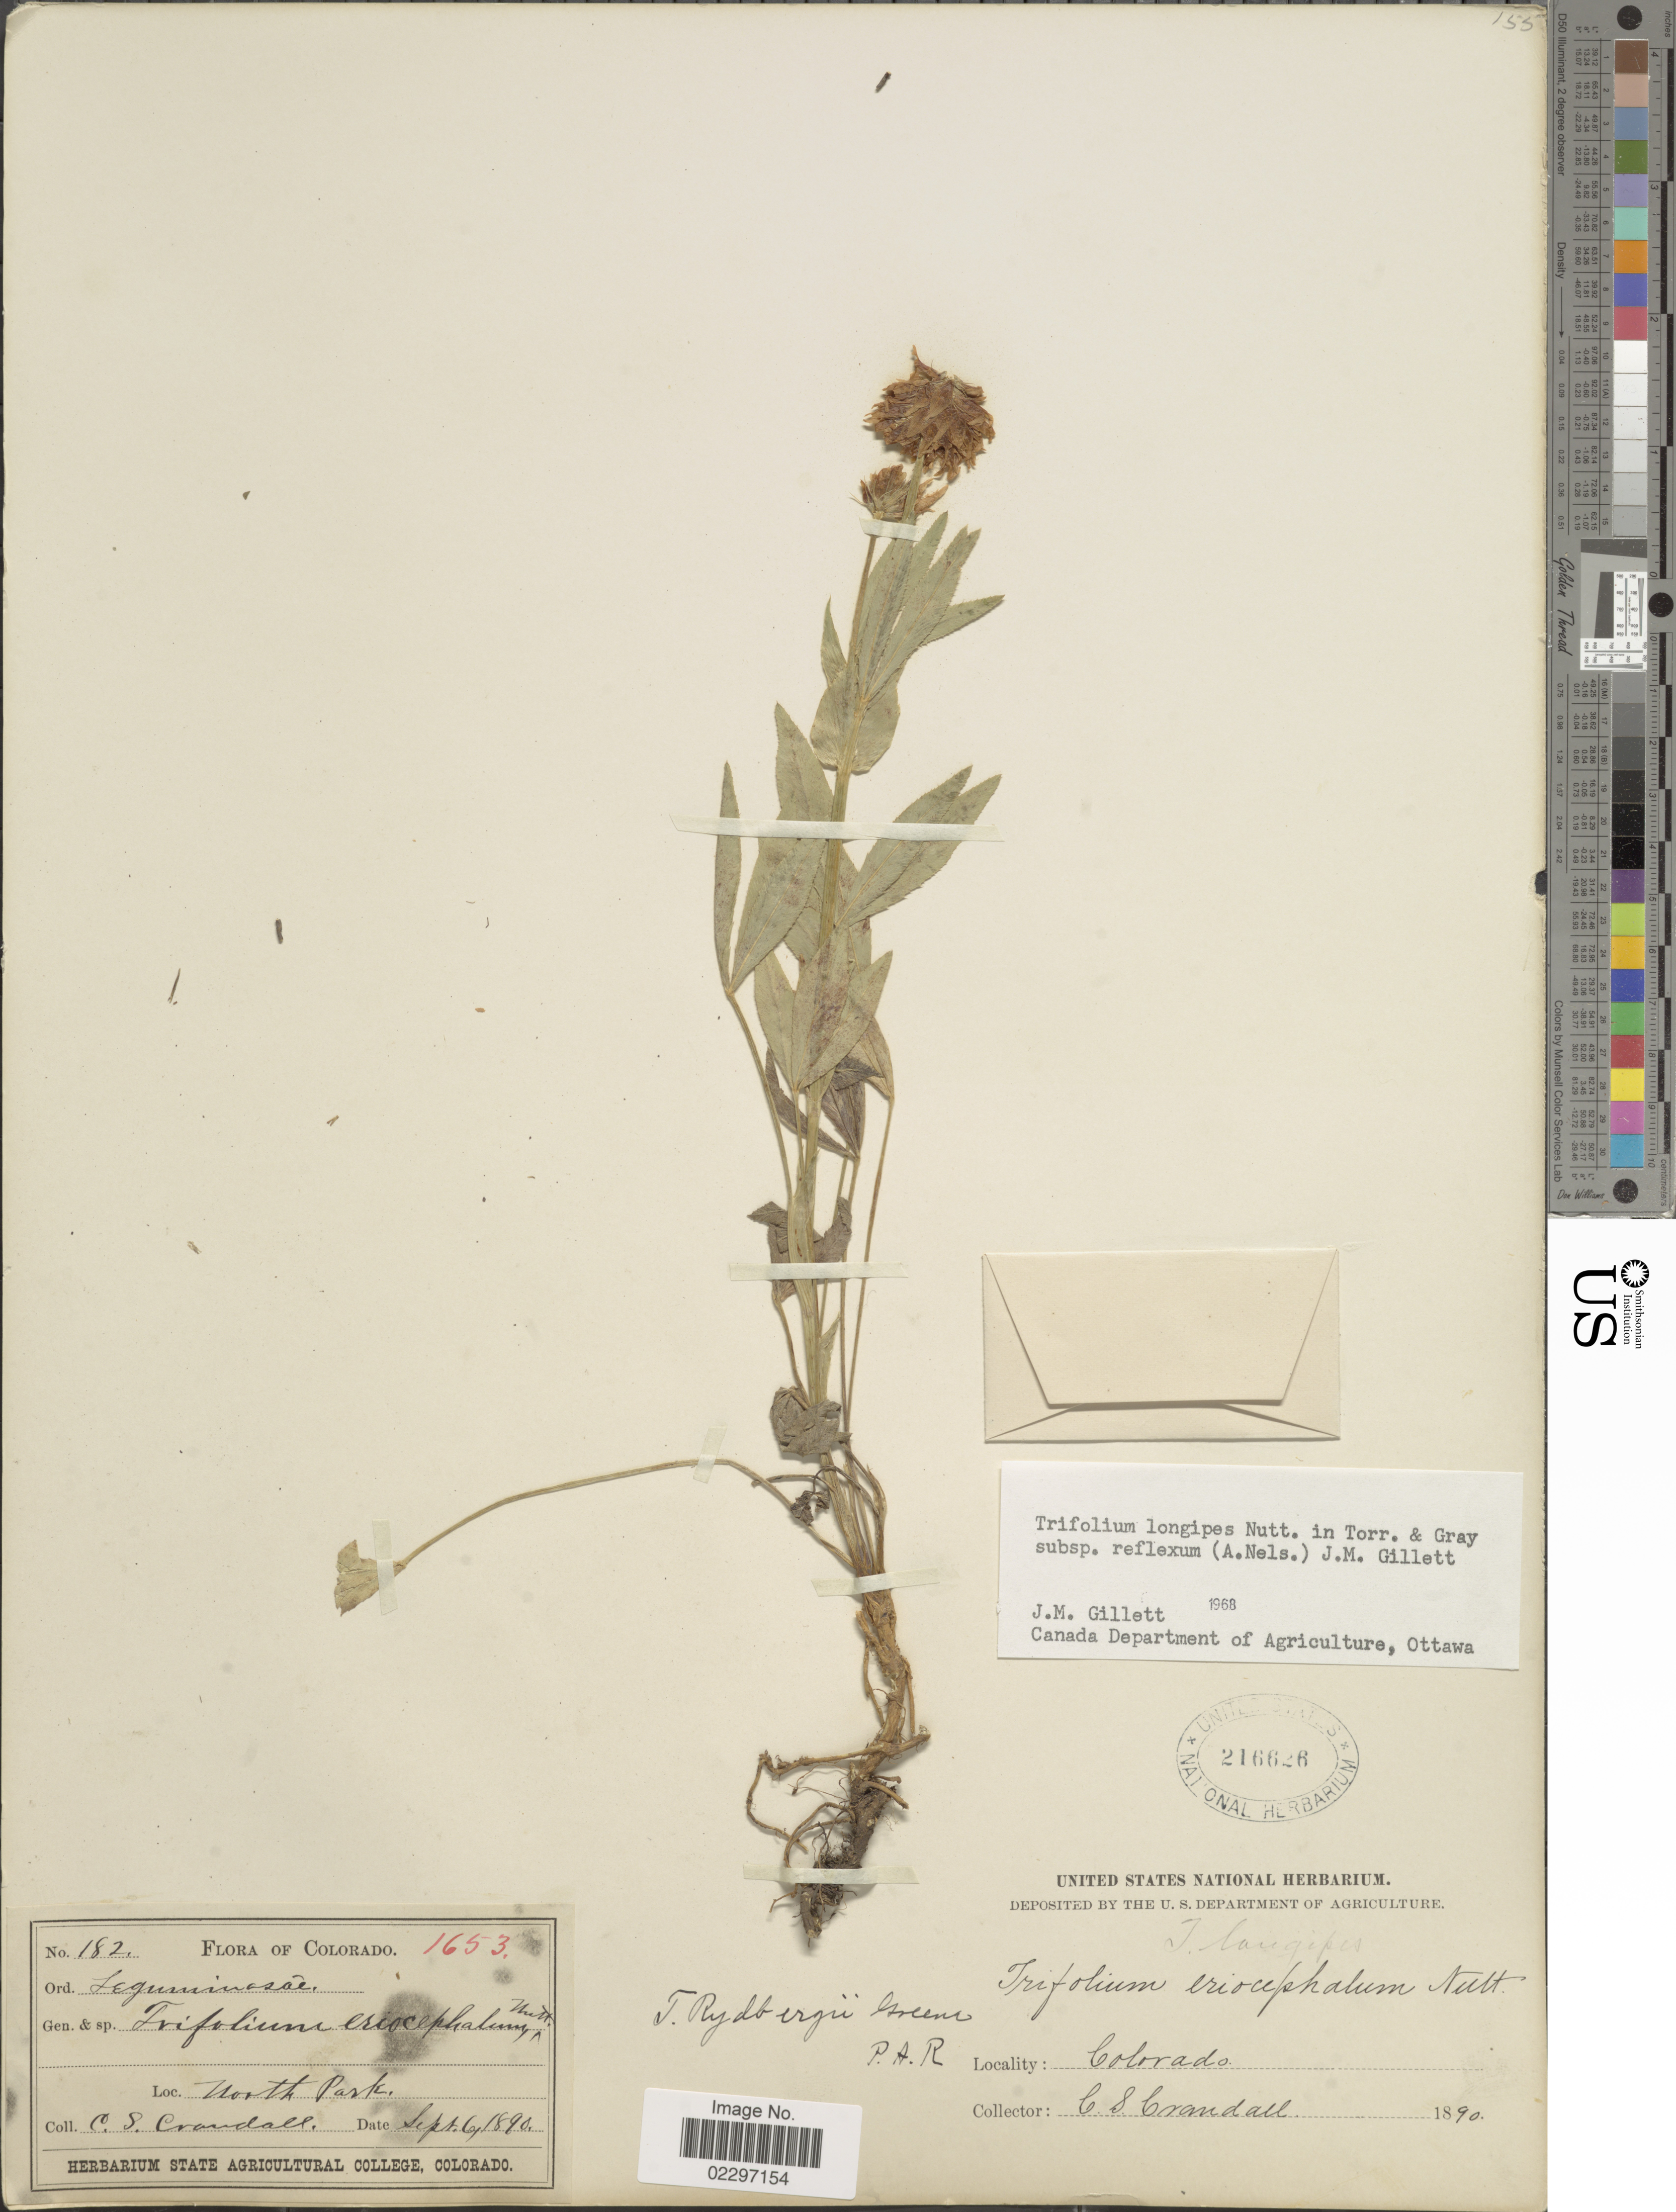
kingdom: Plantae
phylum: Tracheophyta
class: Magnoliopsida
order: Fabales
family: Fabaceae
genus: Trifolium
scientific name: Trifolium longipes subsp. reflexum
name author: (A. Nelson) J.M. Gillet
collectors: C. Crandall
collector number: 182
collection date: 1890-09-06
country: United States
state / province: Colorado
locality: North Park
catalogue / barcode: US 216626